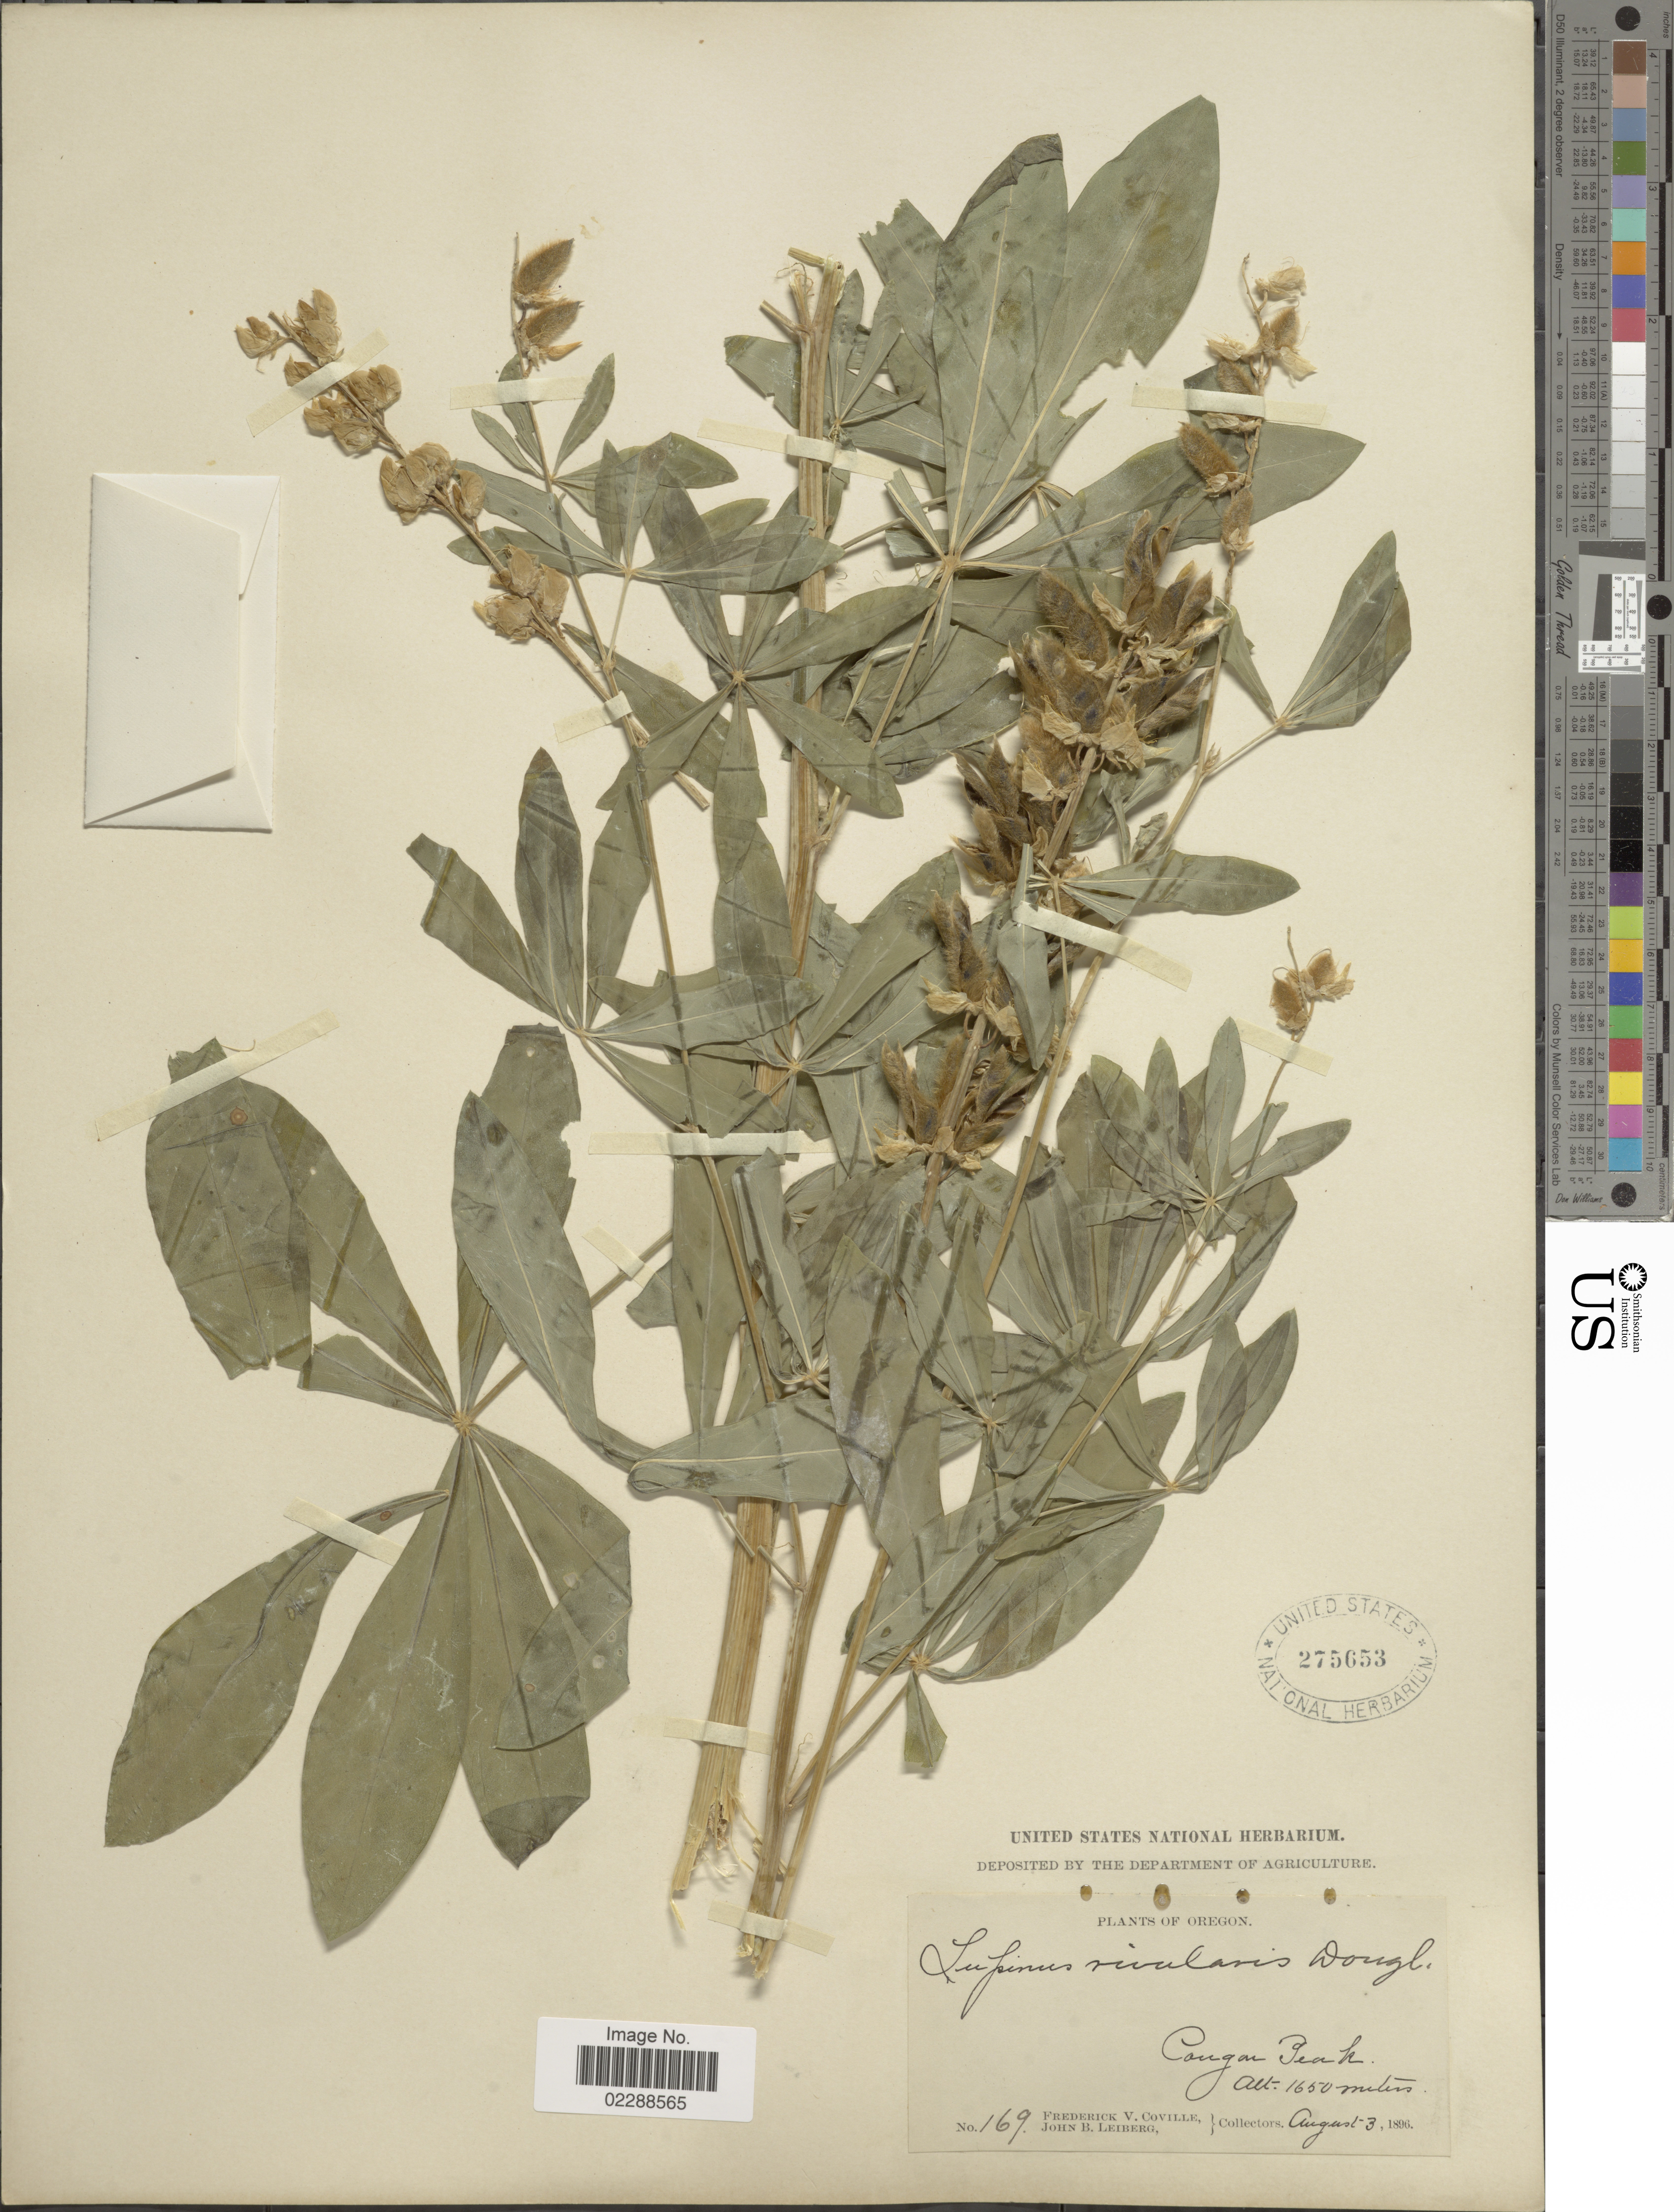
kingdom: Plantae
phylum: Tracheophyta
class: Magnoliopsida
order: Fabales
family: Fabaceae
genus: Lupinus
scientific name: Lupinus sp.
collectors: F. V. Coville & J. B. Leiberg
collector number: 169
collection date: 1896-08-03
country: United States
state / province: Oregon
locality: Congan Peak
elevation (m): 1650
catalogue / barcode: US 275653